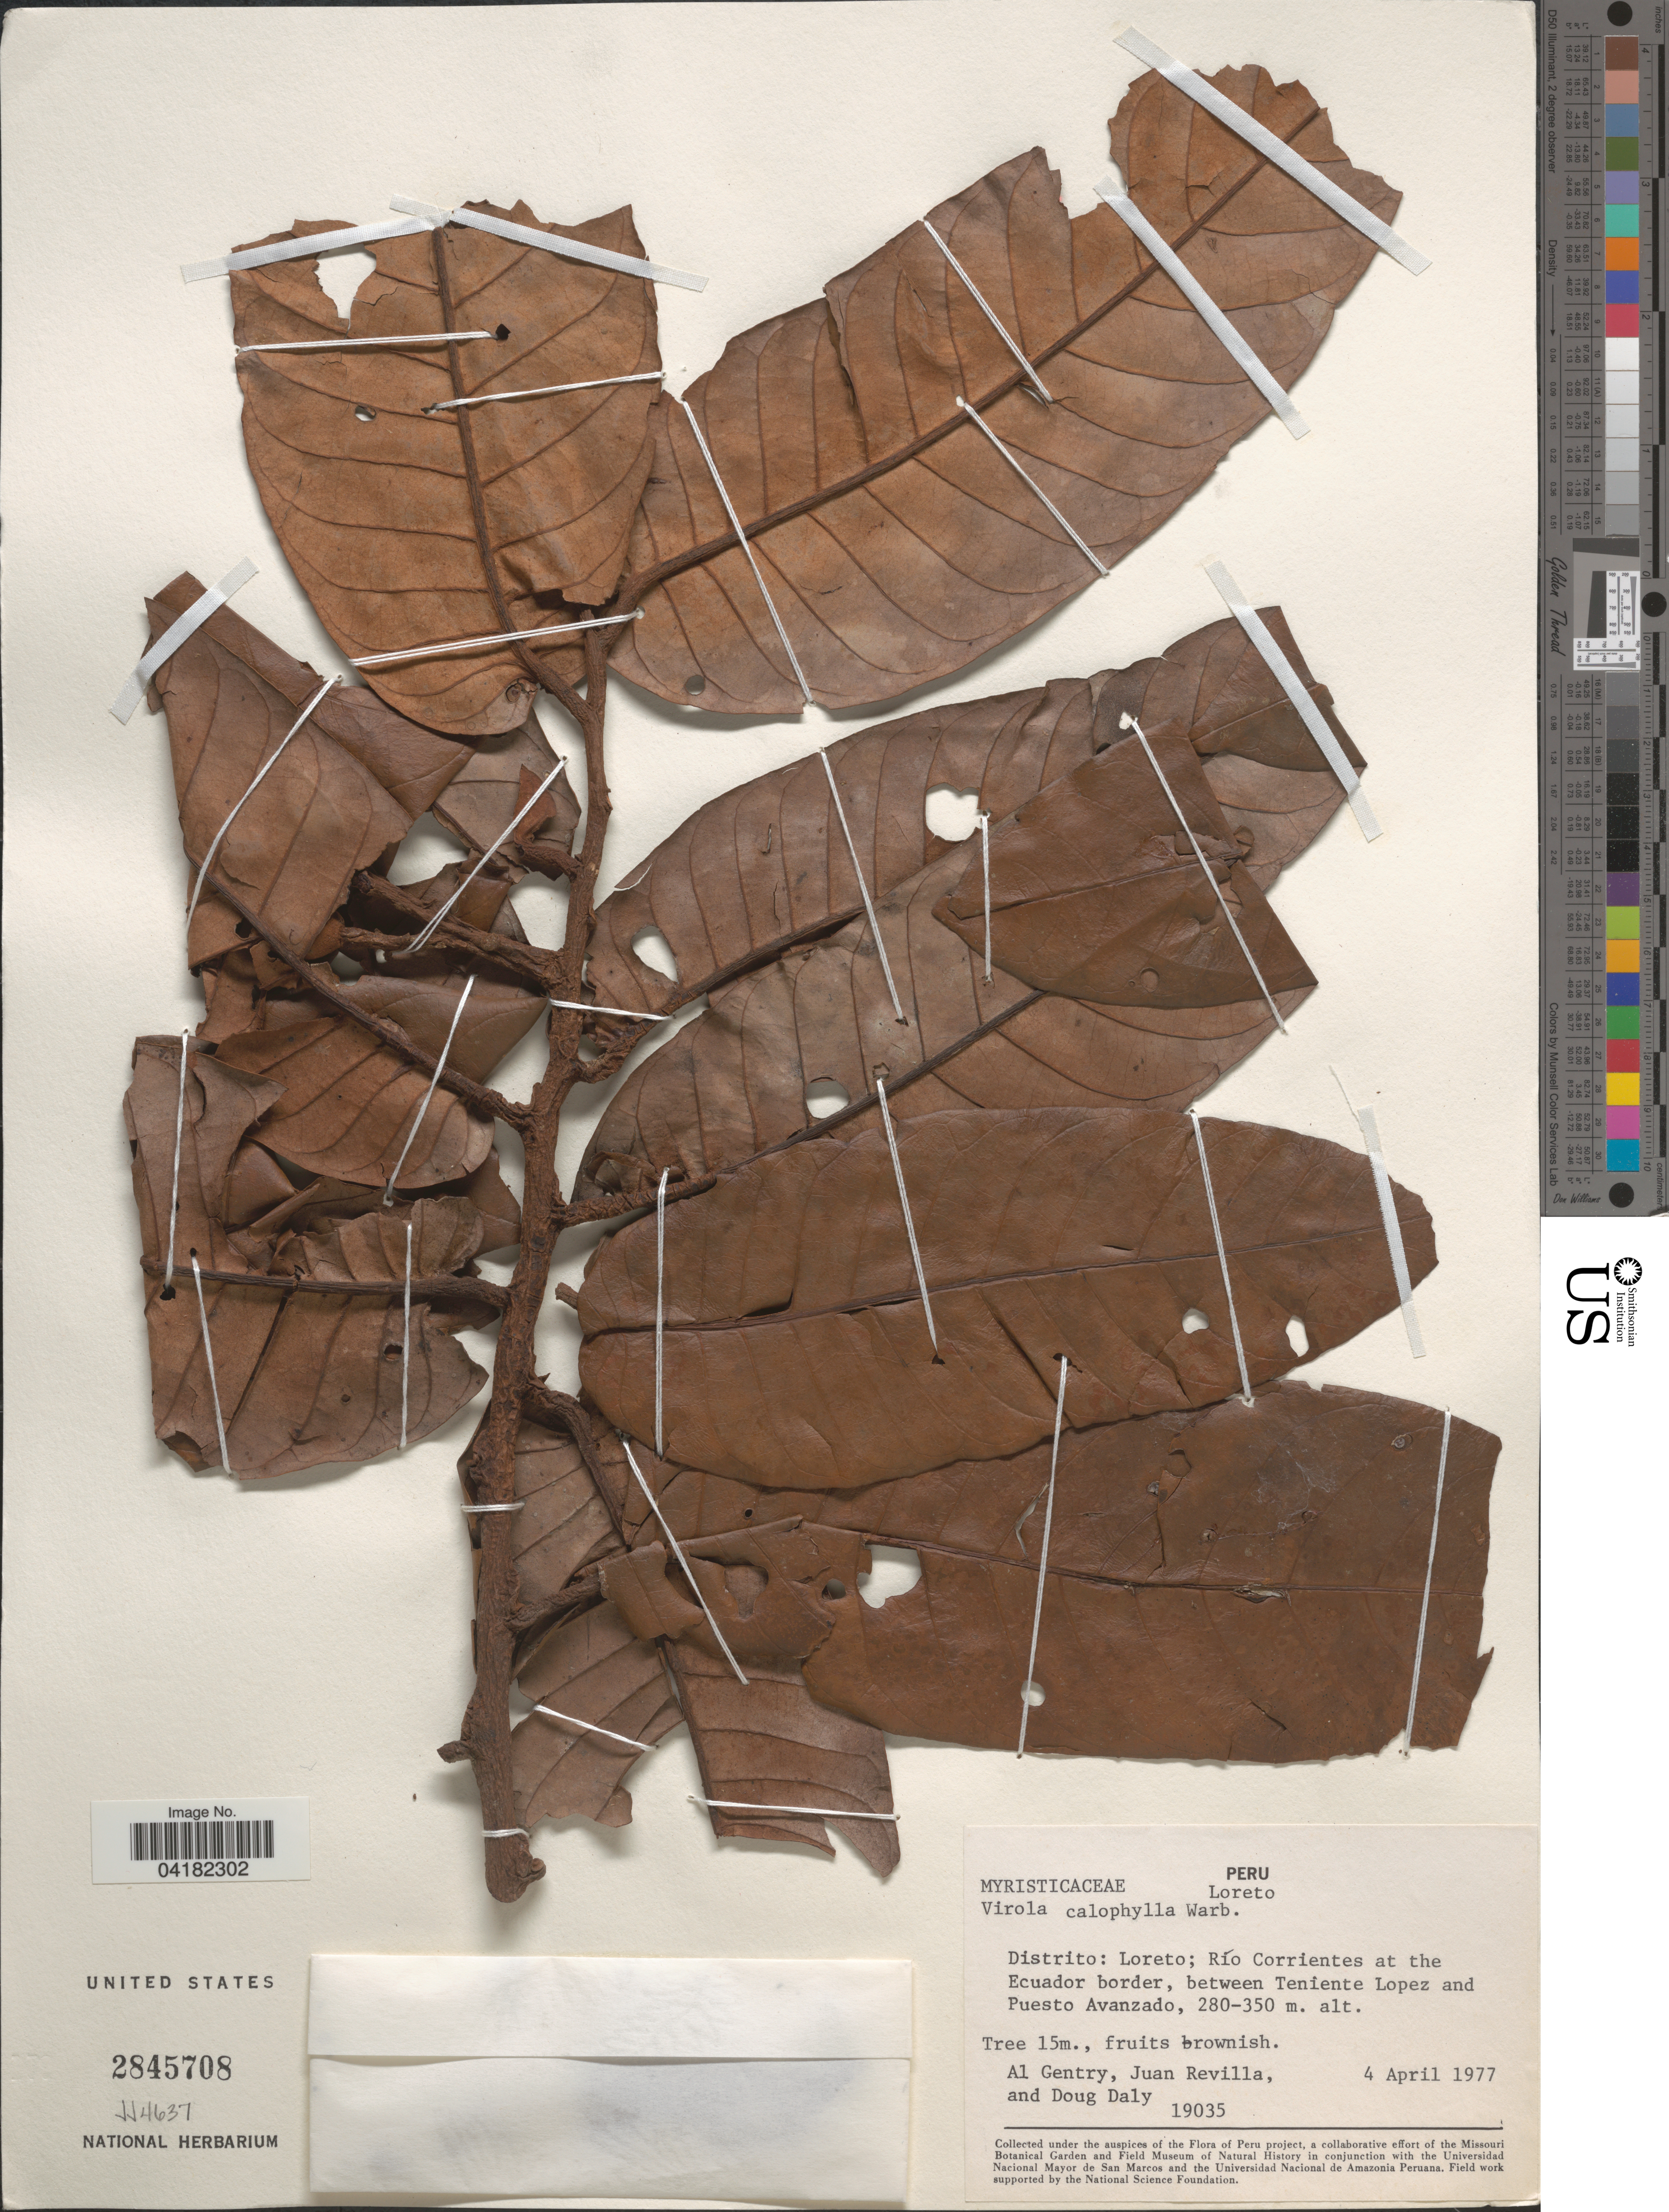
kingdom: Plantae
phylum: Tracheophyta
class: Magnoliopsida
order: Magnoliales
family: Myristicaceae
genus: Virola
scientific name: Virola calophylla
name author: (Spruce) Warb.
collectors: A. H. Gentry, J. Revilla & D. C. Daly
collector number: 19035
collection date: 1977-04-04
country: Peru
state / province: Loreto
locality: Distrito: Loreto: Río Corrientes at the Ecuador border, between Teniente Lopez and Puesto Avanzado.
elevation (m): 280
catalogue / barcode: US 2845708